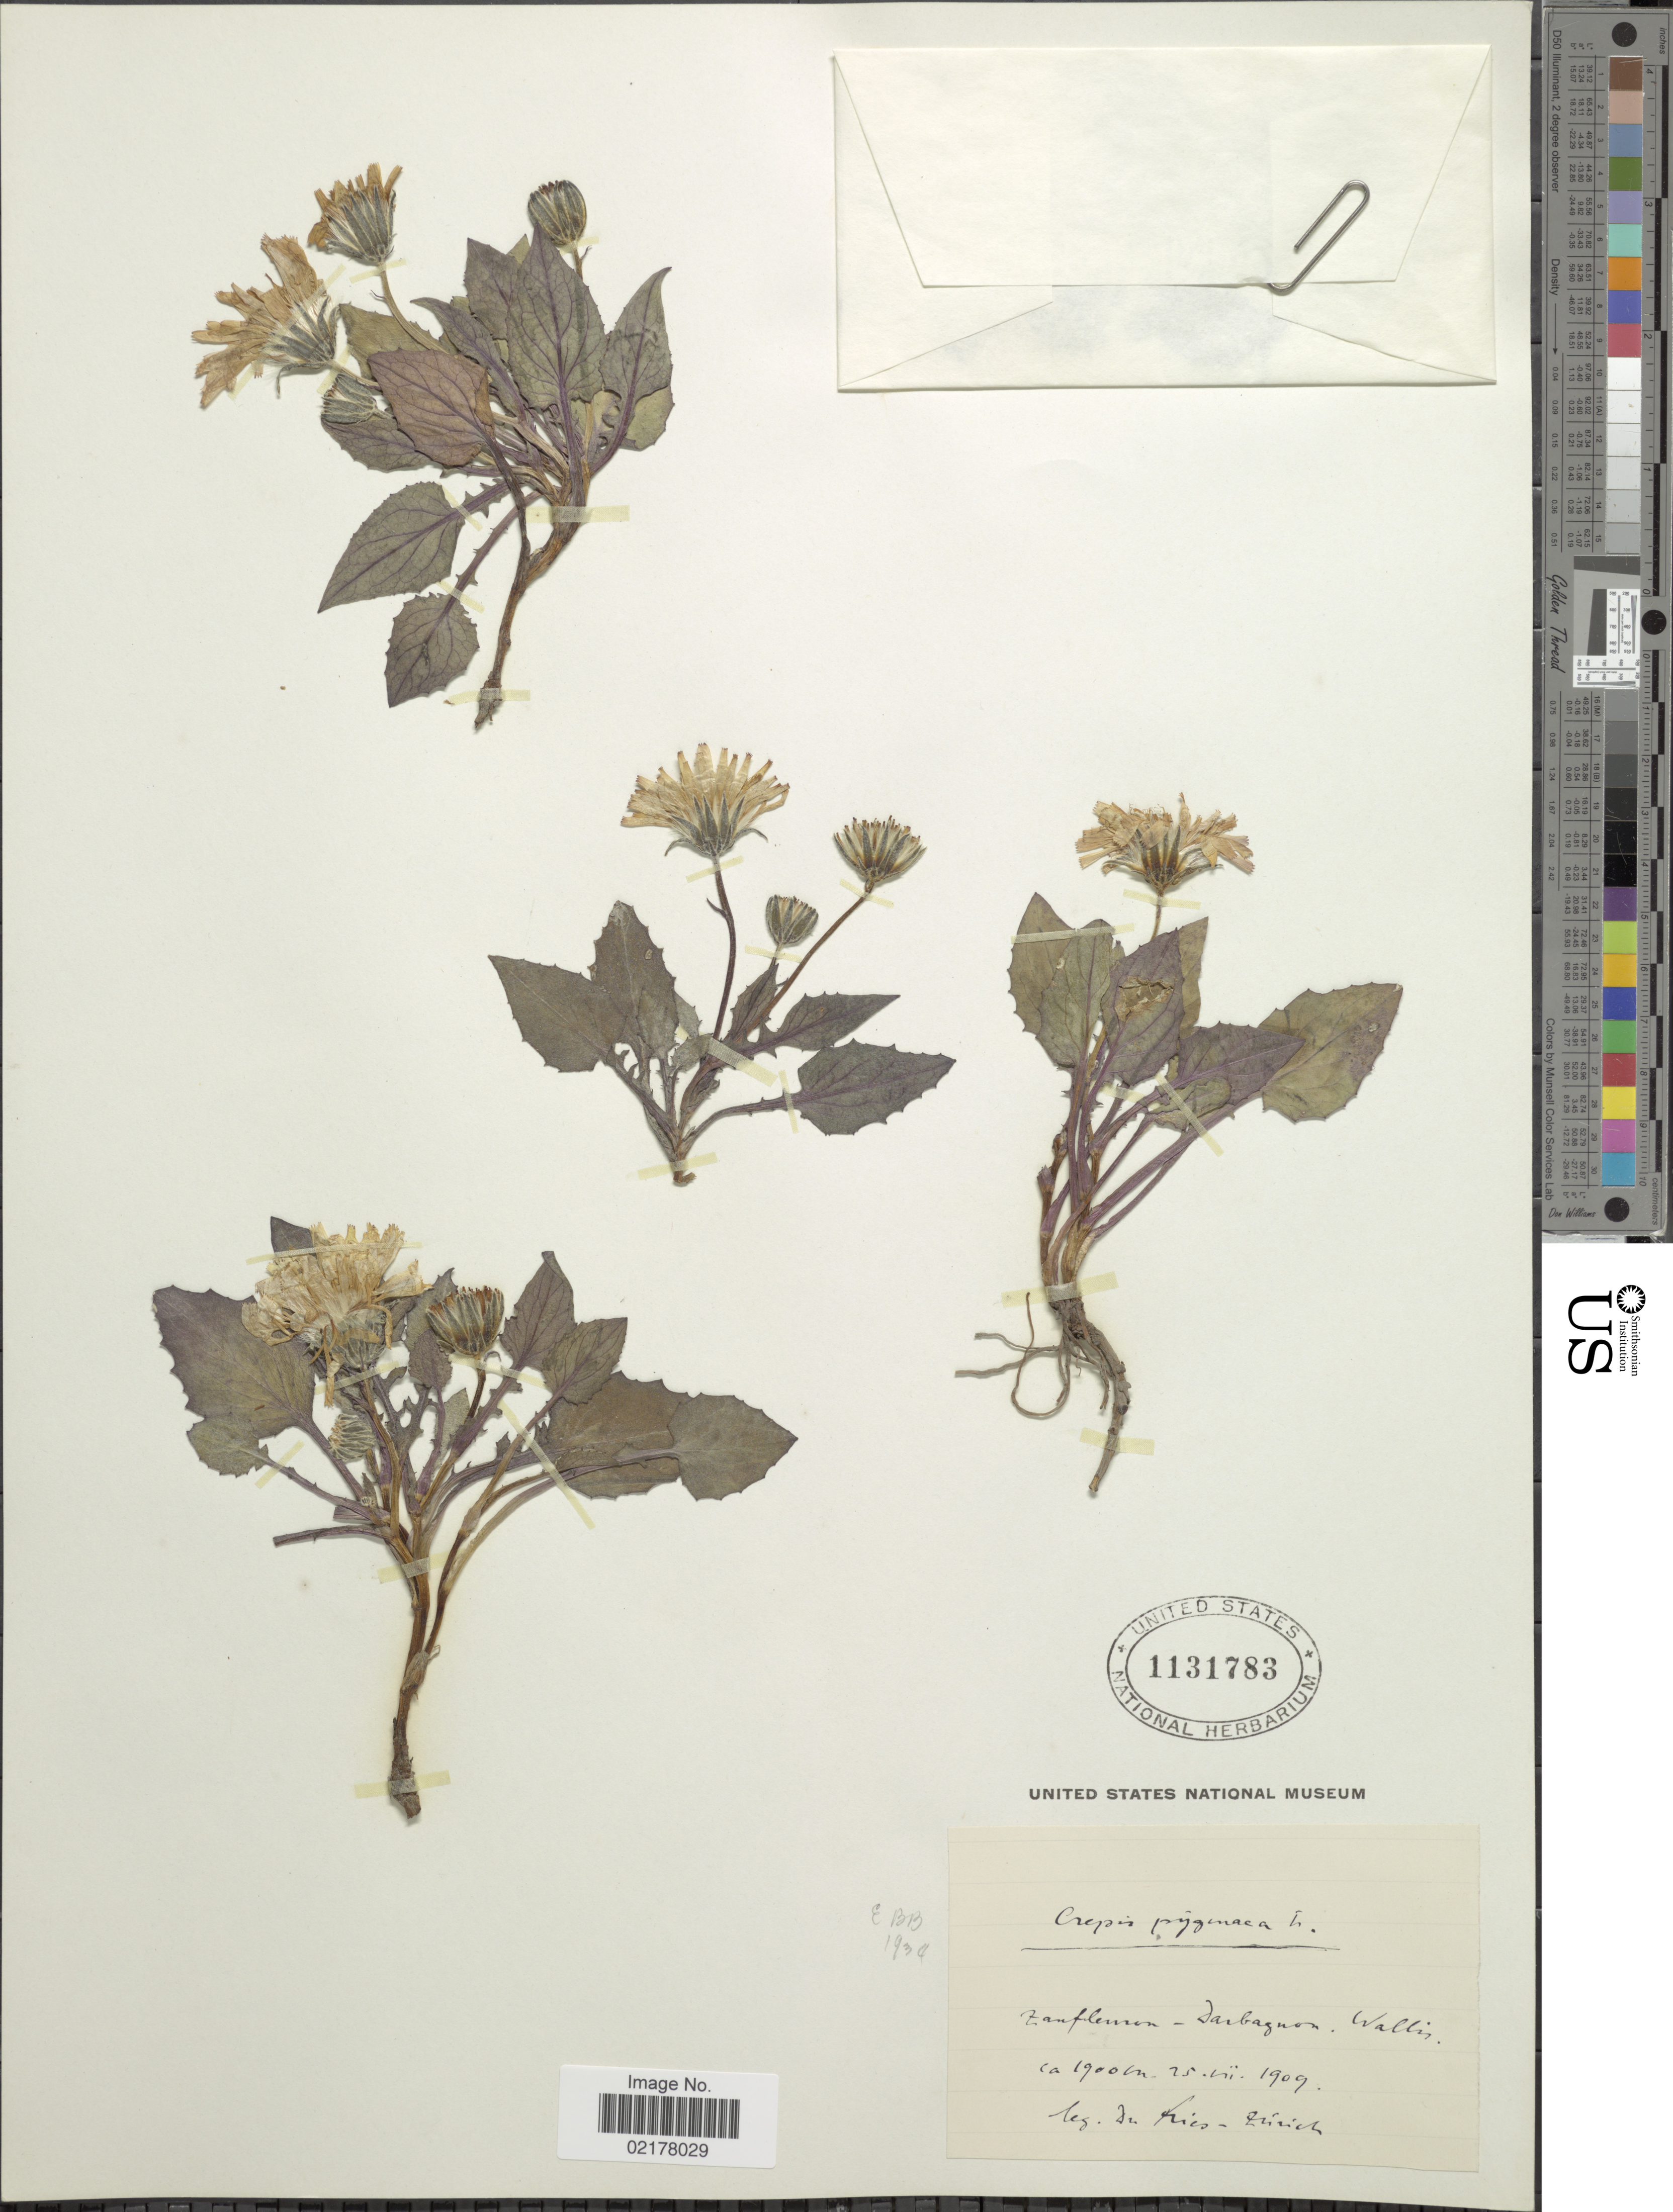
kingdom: Plantae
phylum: Tracheophyta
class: Magnoliopsida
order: Asterales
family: Asteraceae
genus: Crepis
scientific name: Crepis pygmaea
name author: L.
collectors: Z. du Fries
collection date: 1909-07-25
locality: Zanflemen [interpreted] - Darbagnon. Wallis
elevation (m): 1900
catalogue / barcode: US 1131783